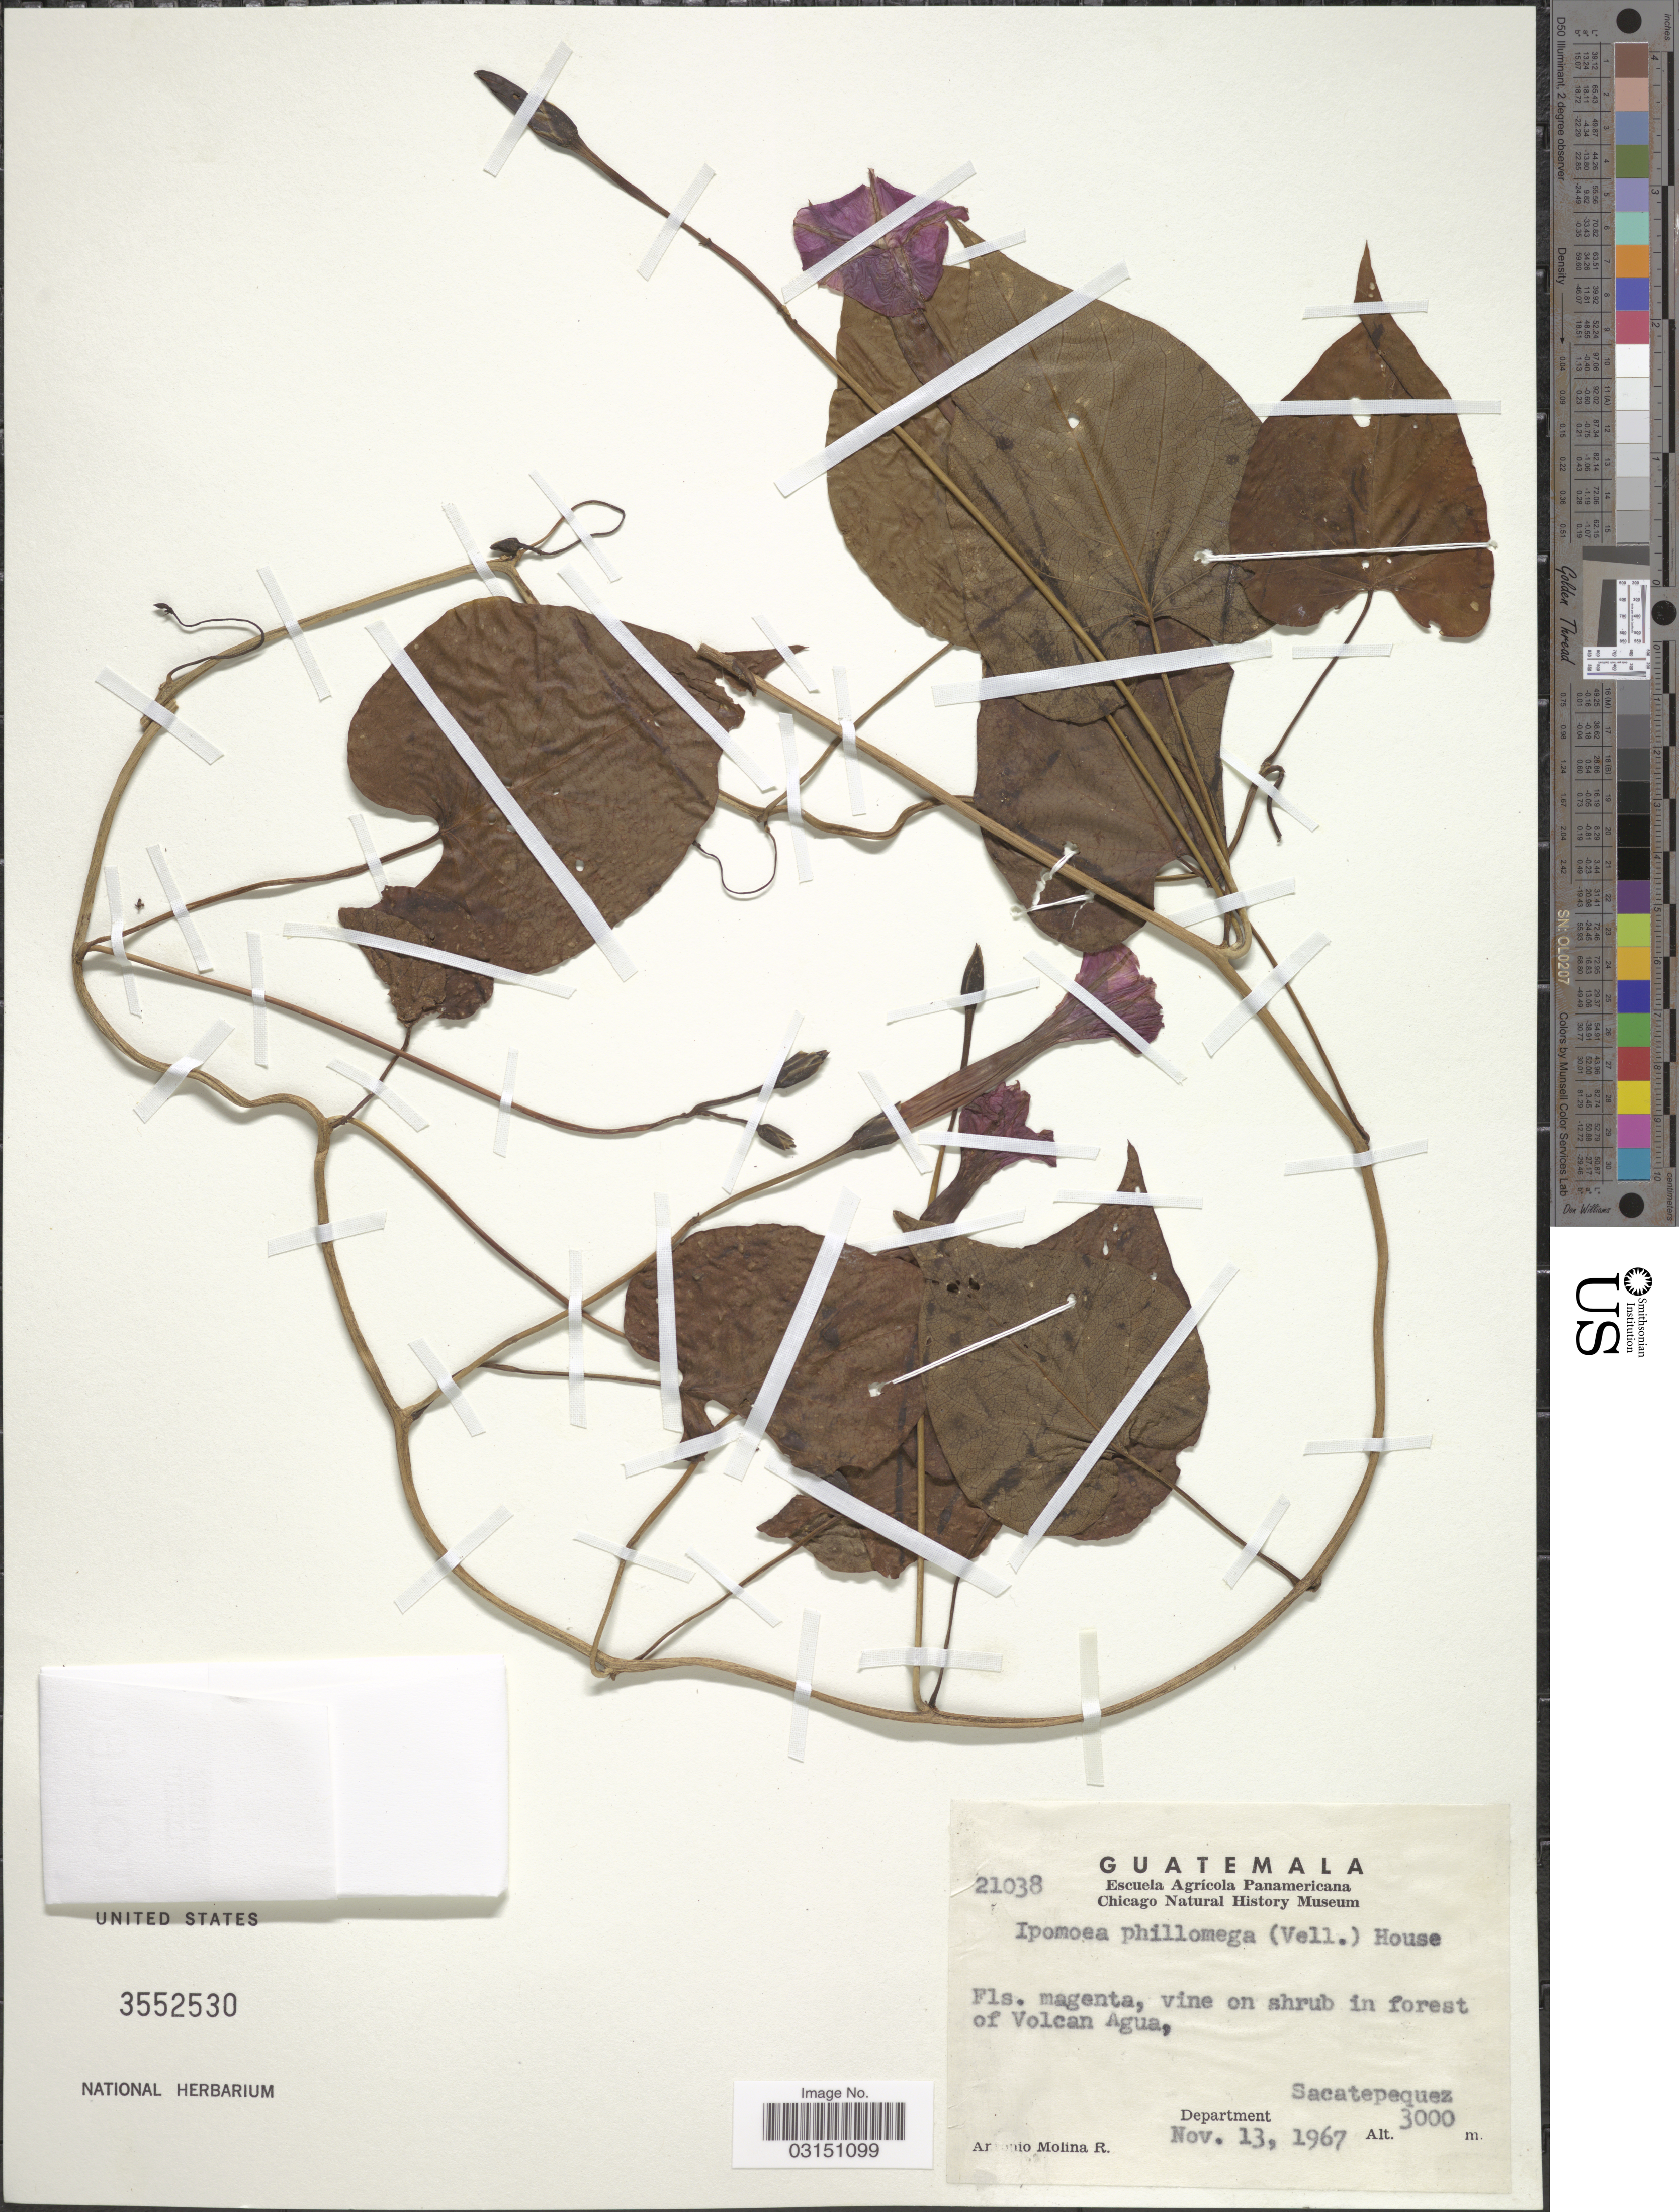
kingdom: Plantae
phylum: Tracheophyta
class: Magnoliopsida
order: Solanales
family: Convolvulaceae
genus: Ipomoea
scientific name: Ipomoea philomega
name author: (Vell.) House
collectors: A. Molina R.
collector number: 21038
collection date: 1967-11-13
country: Guatemala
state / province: Sacatepéquez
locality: Volcan Agua, Department Sacatepequez.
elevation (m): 3000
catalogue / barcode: US 3552530